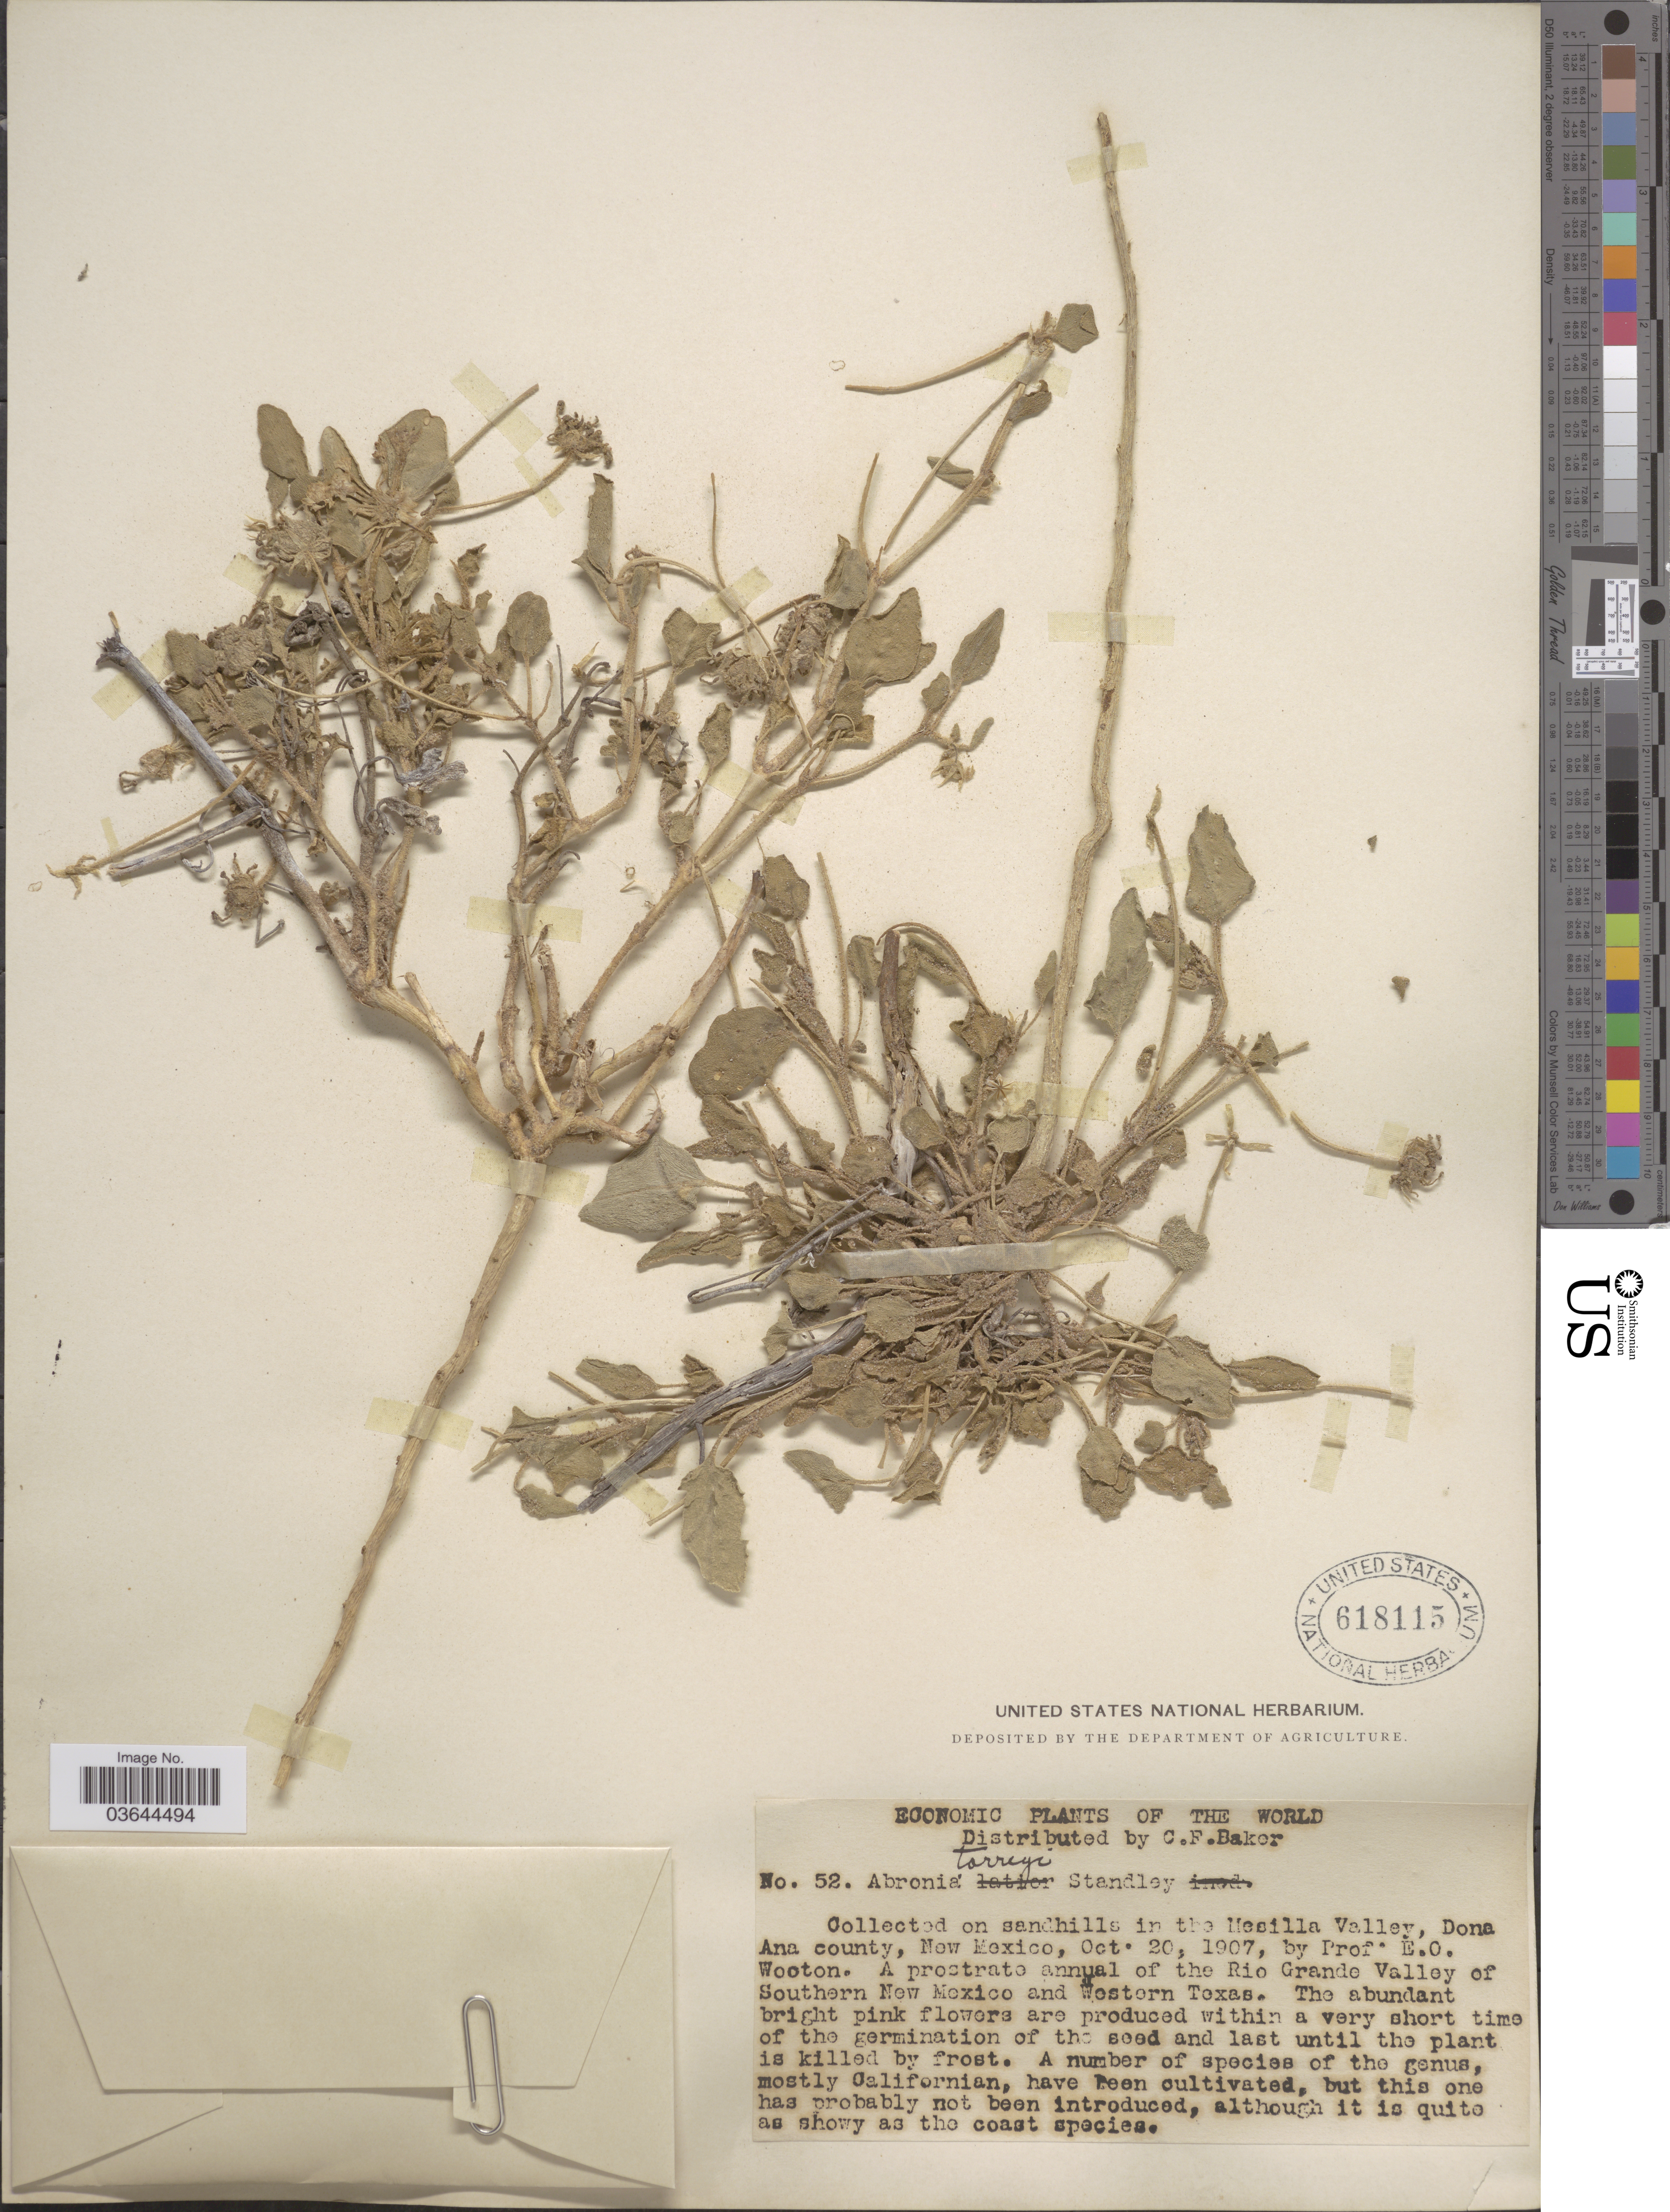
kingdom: Plantae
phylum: Tracheophyta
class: Magnoliopsida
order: Caryophyllales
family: Nyctaginaceae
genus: Abronia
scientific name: Abronia angustifolia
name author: Greene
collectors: E. O. Wooton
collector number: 52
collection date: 1907-10-20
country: United States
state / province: New Mexico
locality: On sandhills in the Mesilla Valley, Dona Ana county.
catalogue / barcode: US 618115